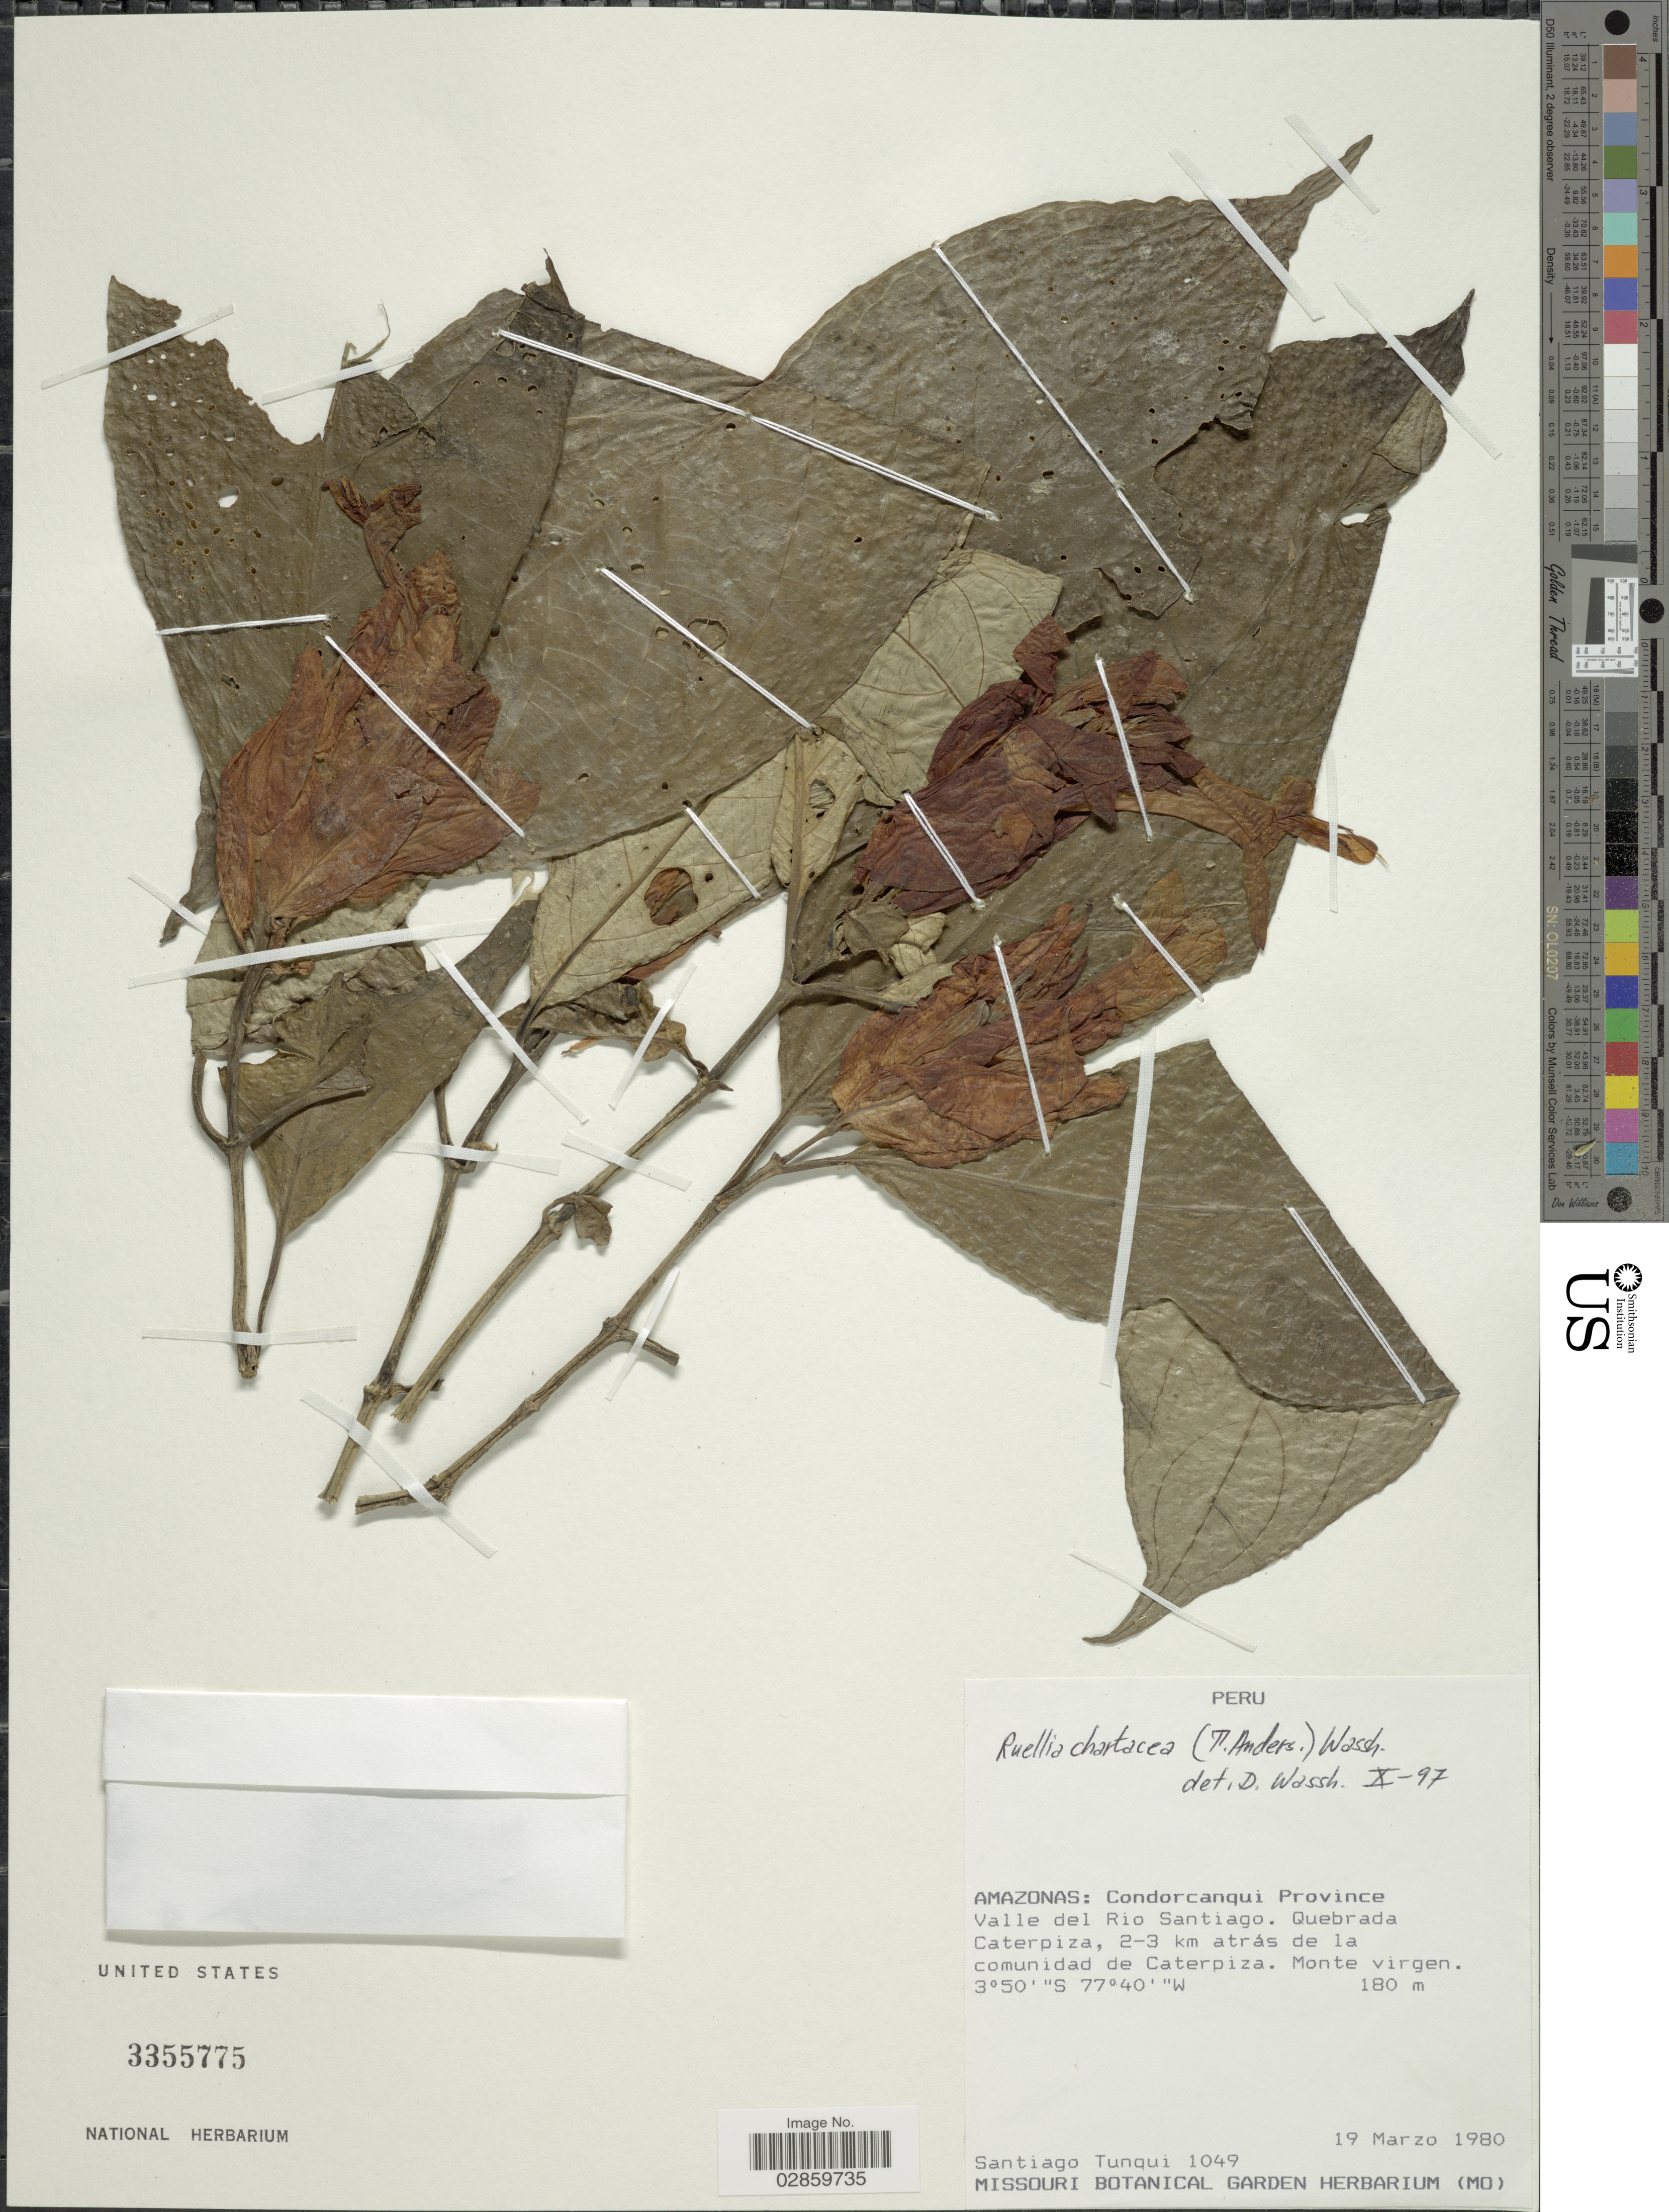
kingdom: Plantae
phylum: Tracheophyta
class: Magnoliopsida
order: Lamiales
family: Acanthaceae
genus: Ruellia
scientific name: Ruellia chartacea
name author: (T. Anderson) Wassh.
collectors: S. Tunqui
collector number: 1049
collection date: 1980-03-19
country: Peru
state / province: Amazonas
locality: Condorcanqui Province. Valle del Rio Santiago. Quebrada Caterpiza, 2-3 km atrás de la comunidad de Caterpiza.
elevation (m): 180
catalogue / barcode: US 3355775